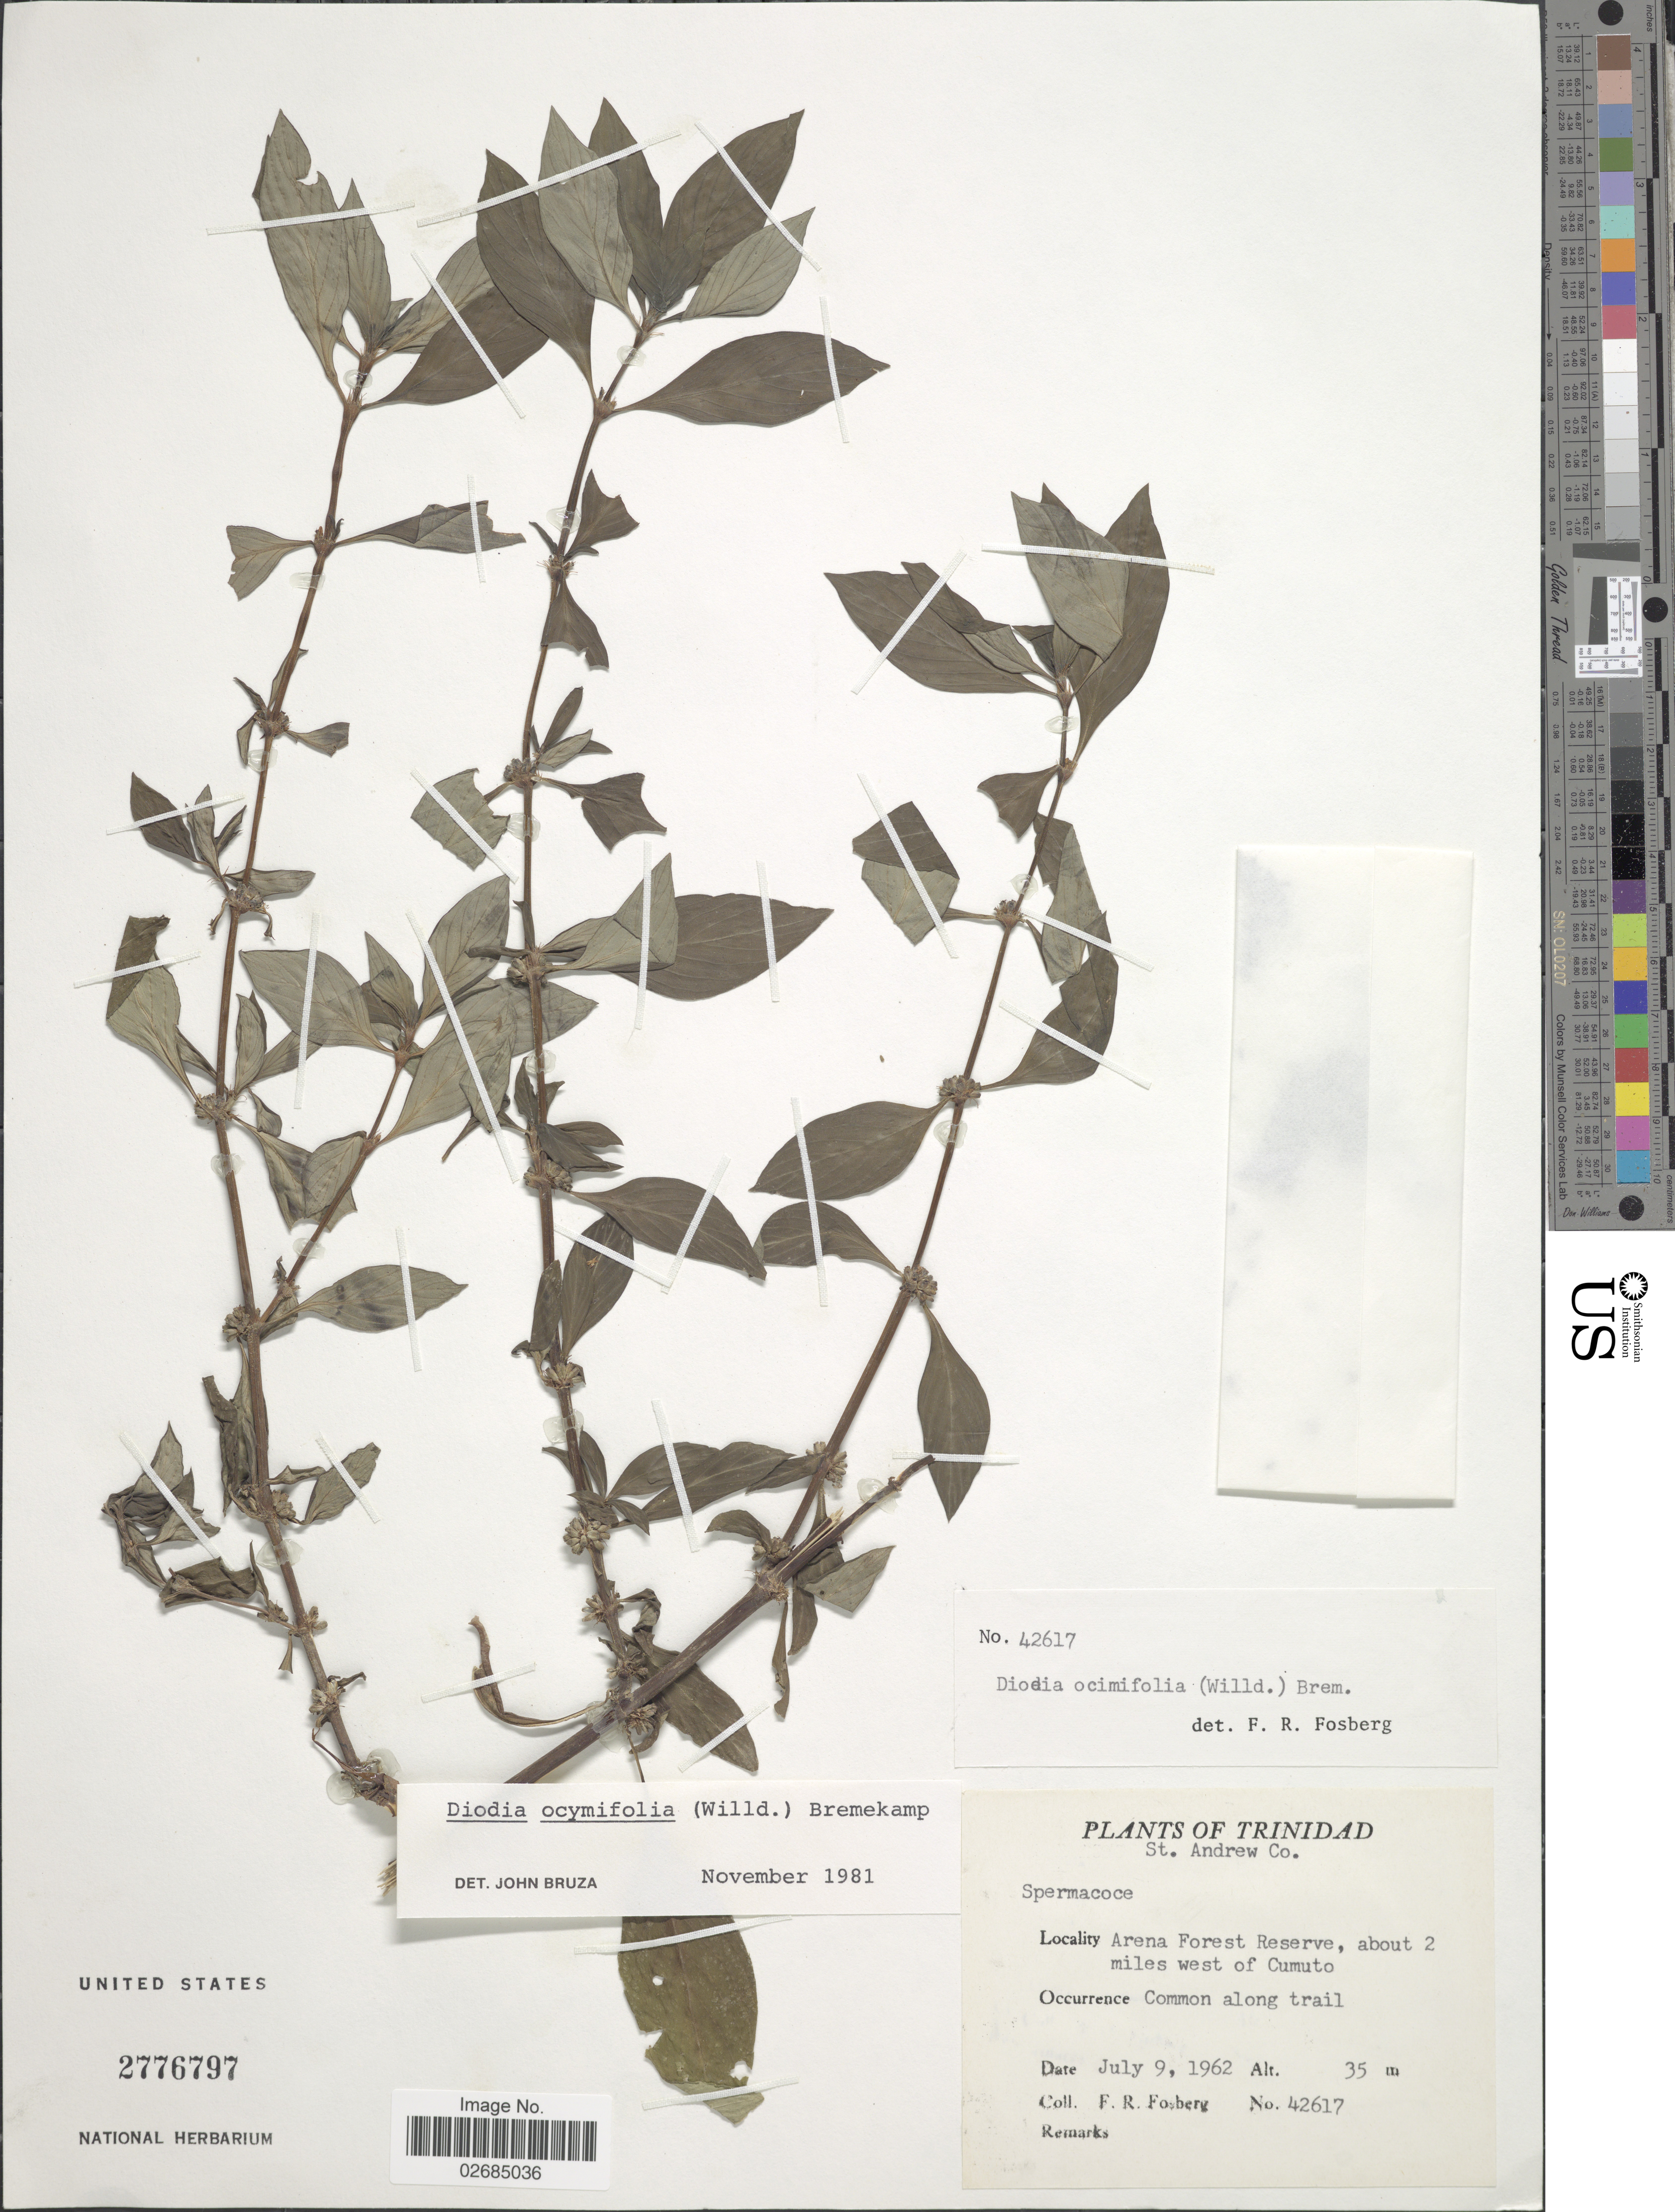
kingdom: Plantae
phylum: Tracheophyta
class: Magnoliopsida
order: Gentianales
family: Rubiaceae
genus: Diodia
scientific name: Diodia ocimifolia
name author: (Willd. ex Roem. & Schult.) Bremek.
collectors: F. R. Fosberg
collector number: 42617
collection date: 1962-07-09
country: Trinidad and Tobago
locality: Trinidad. St. Andrew Co. Arena Forest Reserve, about 2 miles west of Cumuto.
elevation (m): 35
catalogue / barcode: US 2776797